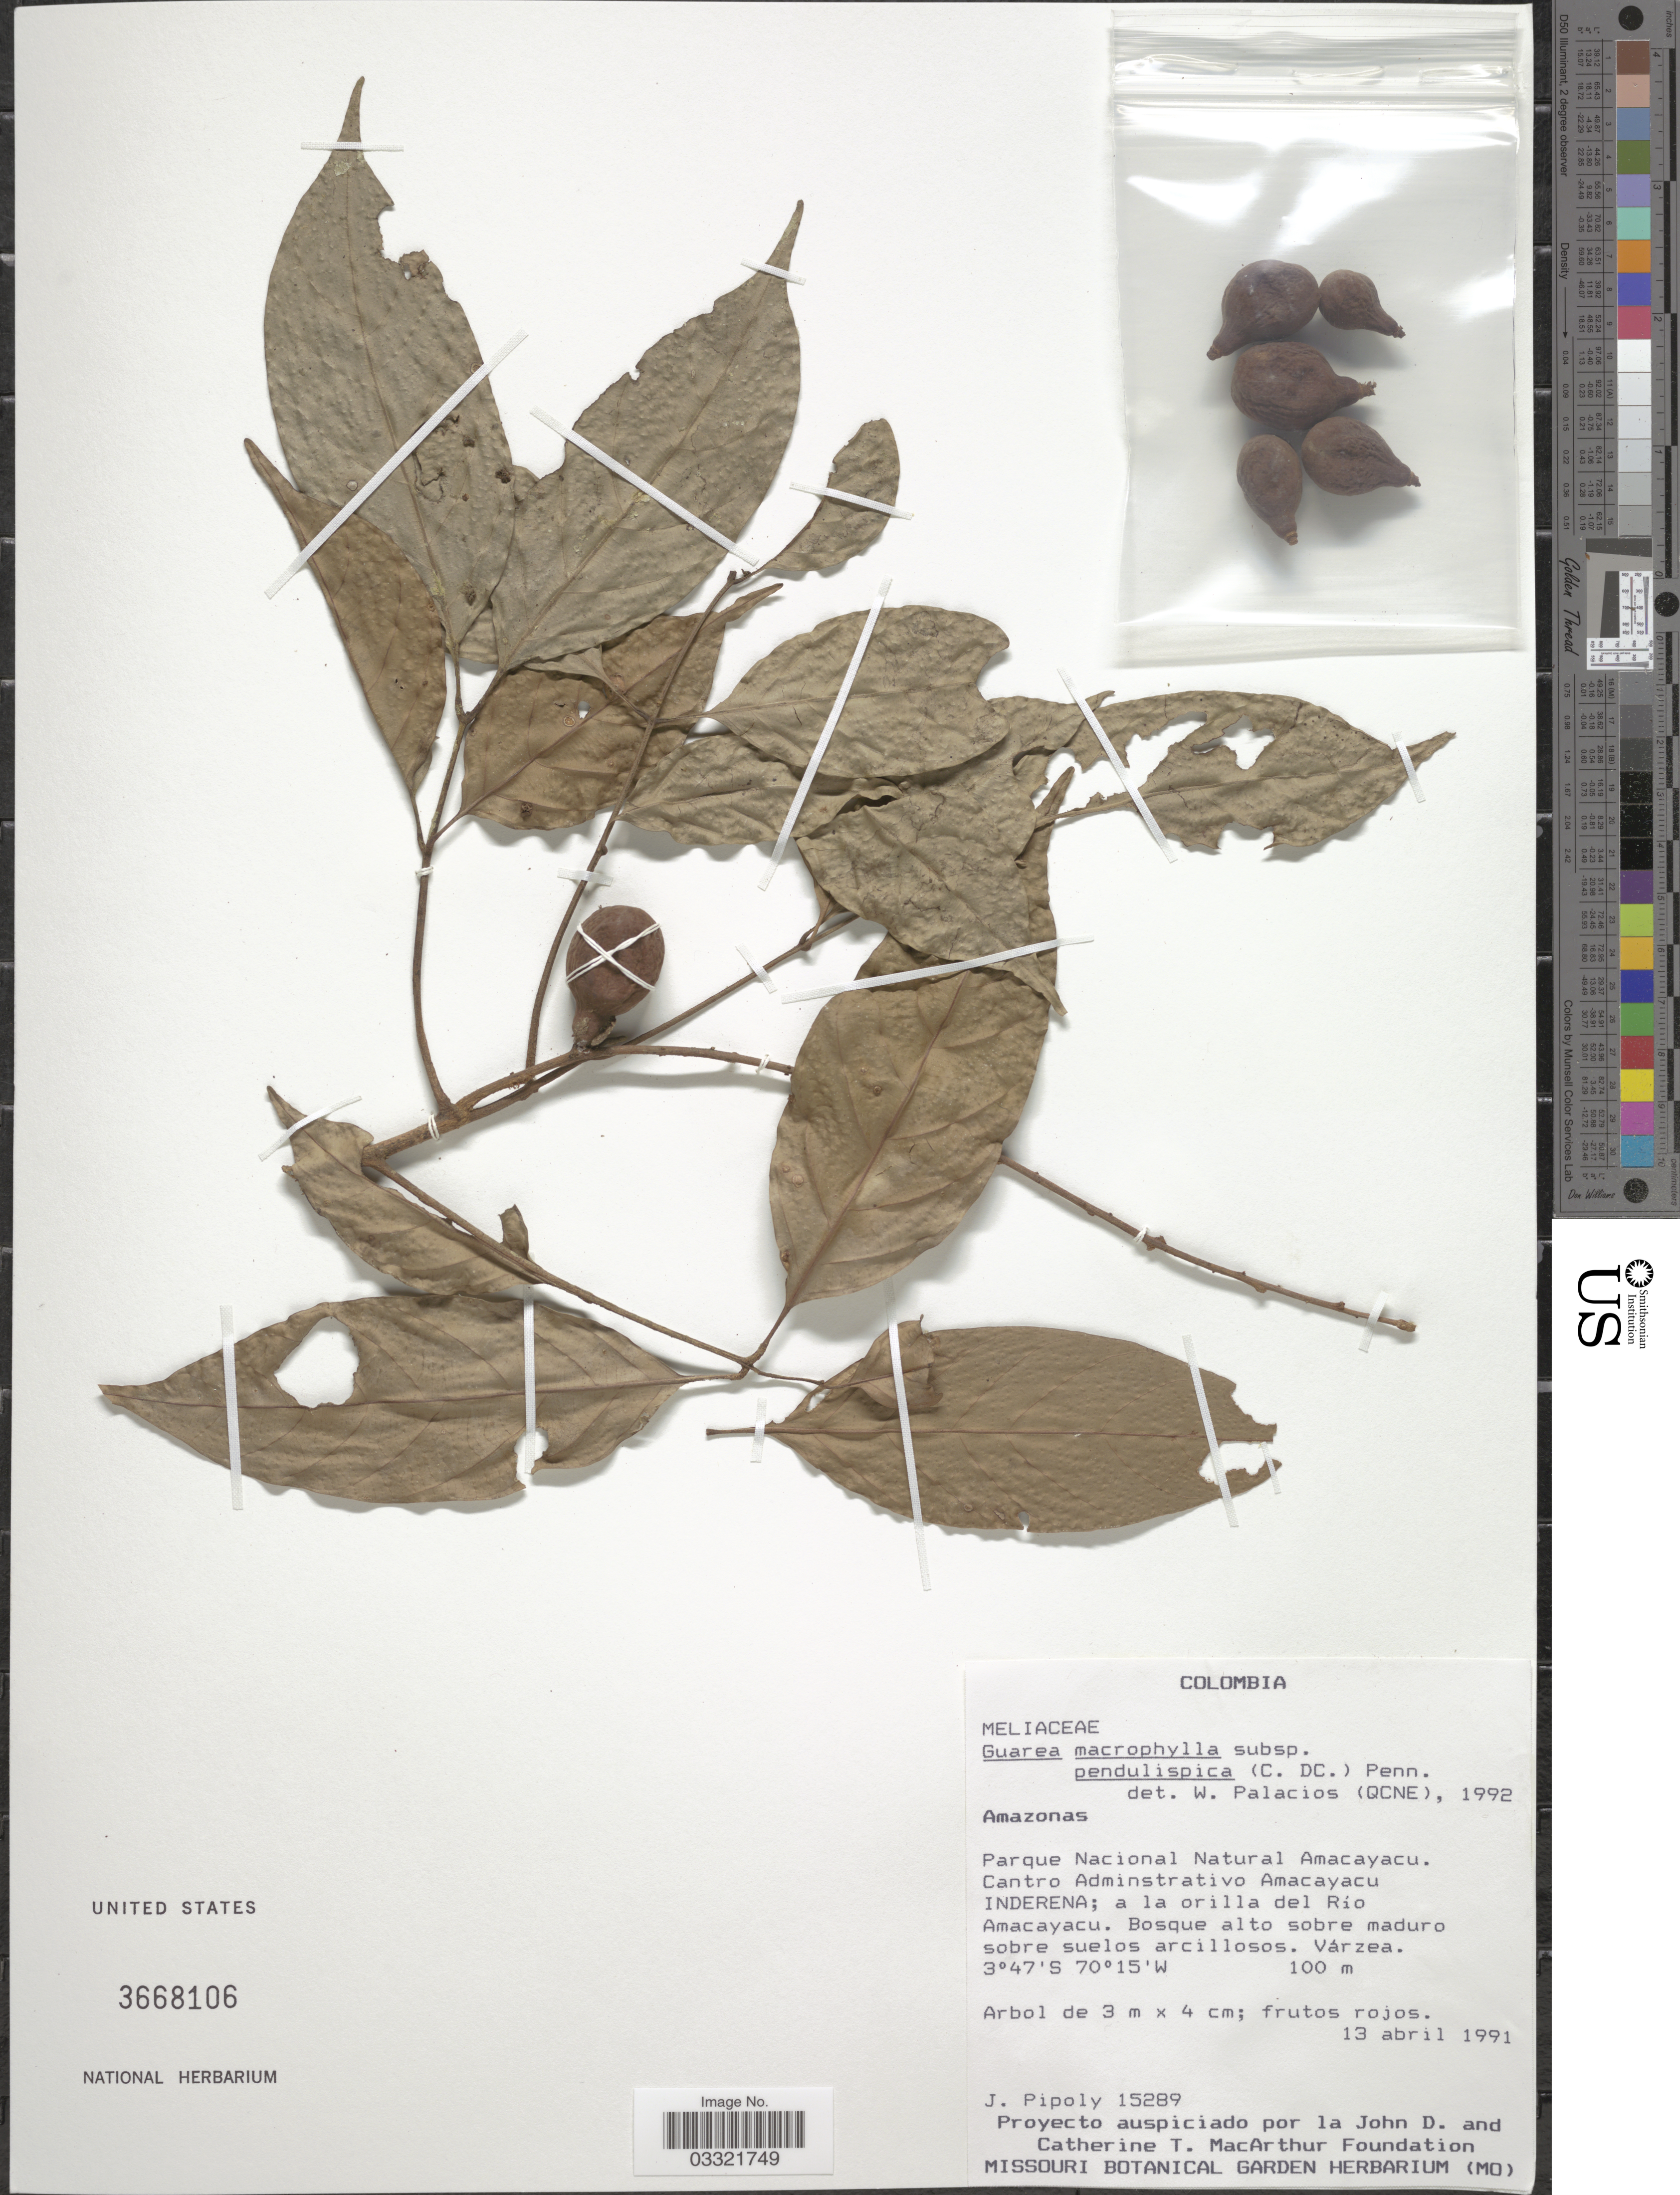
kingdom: Plantae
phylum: Tracheophyta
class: Magnoliopsida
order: Sapindales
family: Meliaceae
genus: Guarea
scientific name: Guarea macrophylla subsp. pendulispica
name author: (C. DC.) T.D. Penn.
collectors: J. J. Pipoly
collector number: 15289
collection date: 1991-04-13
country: Colombia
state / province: Amazônas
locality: Parque Nacional Natural Amacayacu. Cantro Adminstrativo Amacayacu INDERENA; a la orilla del Río Amacayacu.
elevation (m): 100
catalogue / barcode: US 3668106